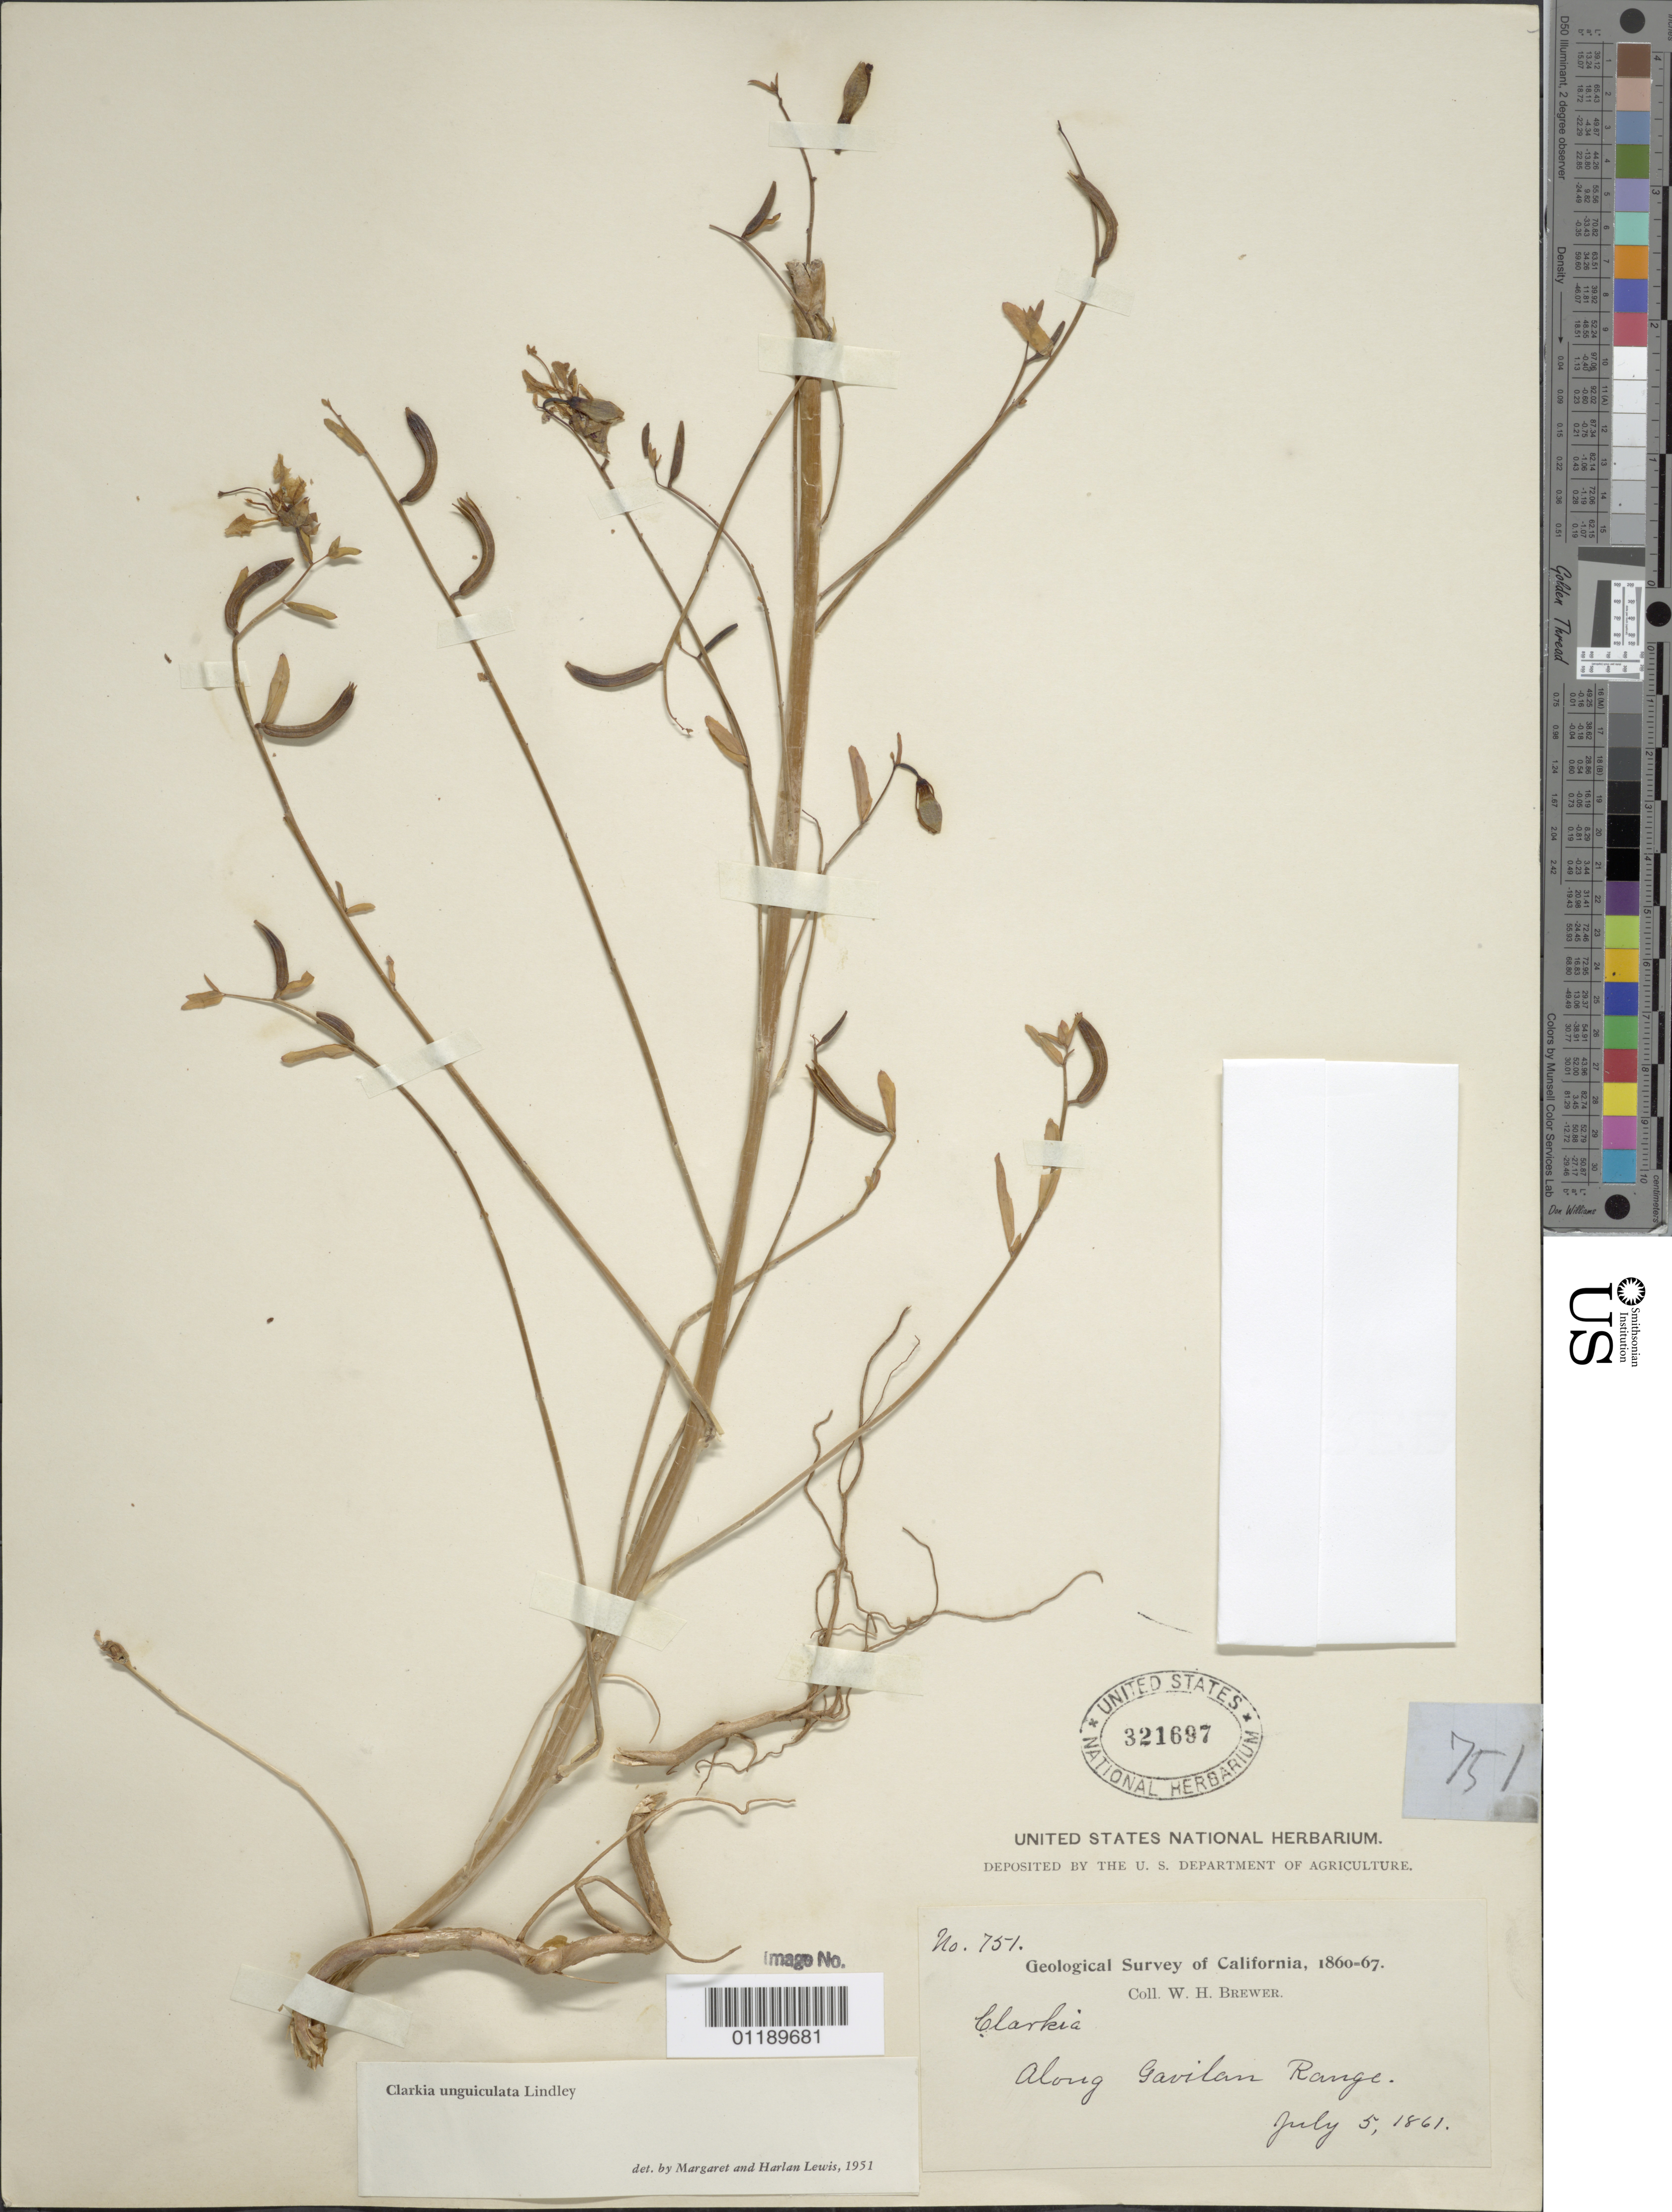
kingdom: Plantae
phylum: Tracheophyta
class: Magnoliopsida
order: Myrtales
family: Onagraceae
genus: Clarkia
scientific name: Clarkia unguiculata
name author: Lindl.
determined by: Lewis, --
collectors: W. H. Brewer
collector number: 751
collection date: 1861-07-05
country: United States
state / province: California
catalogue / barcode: US 321697